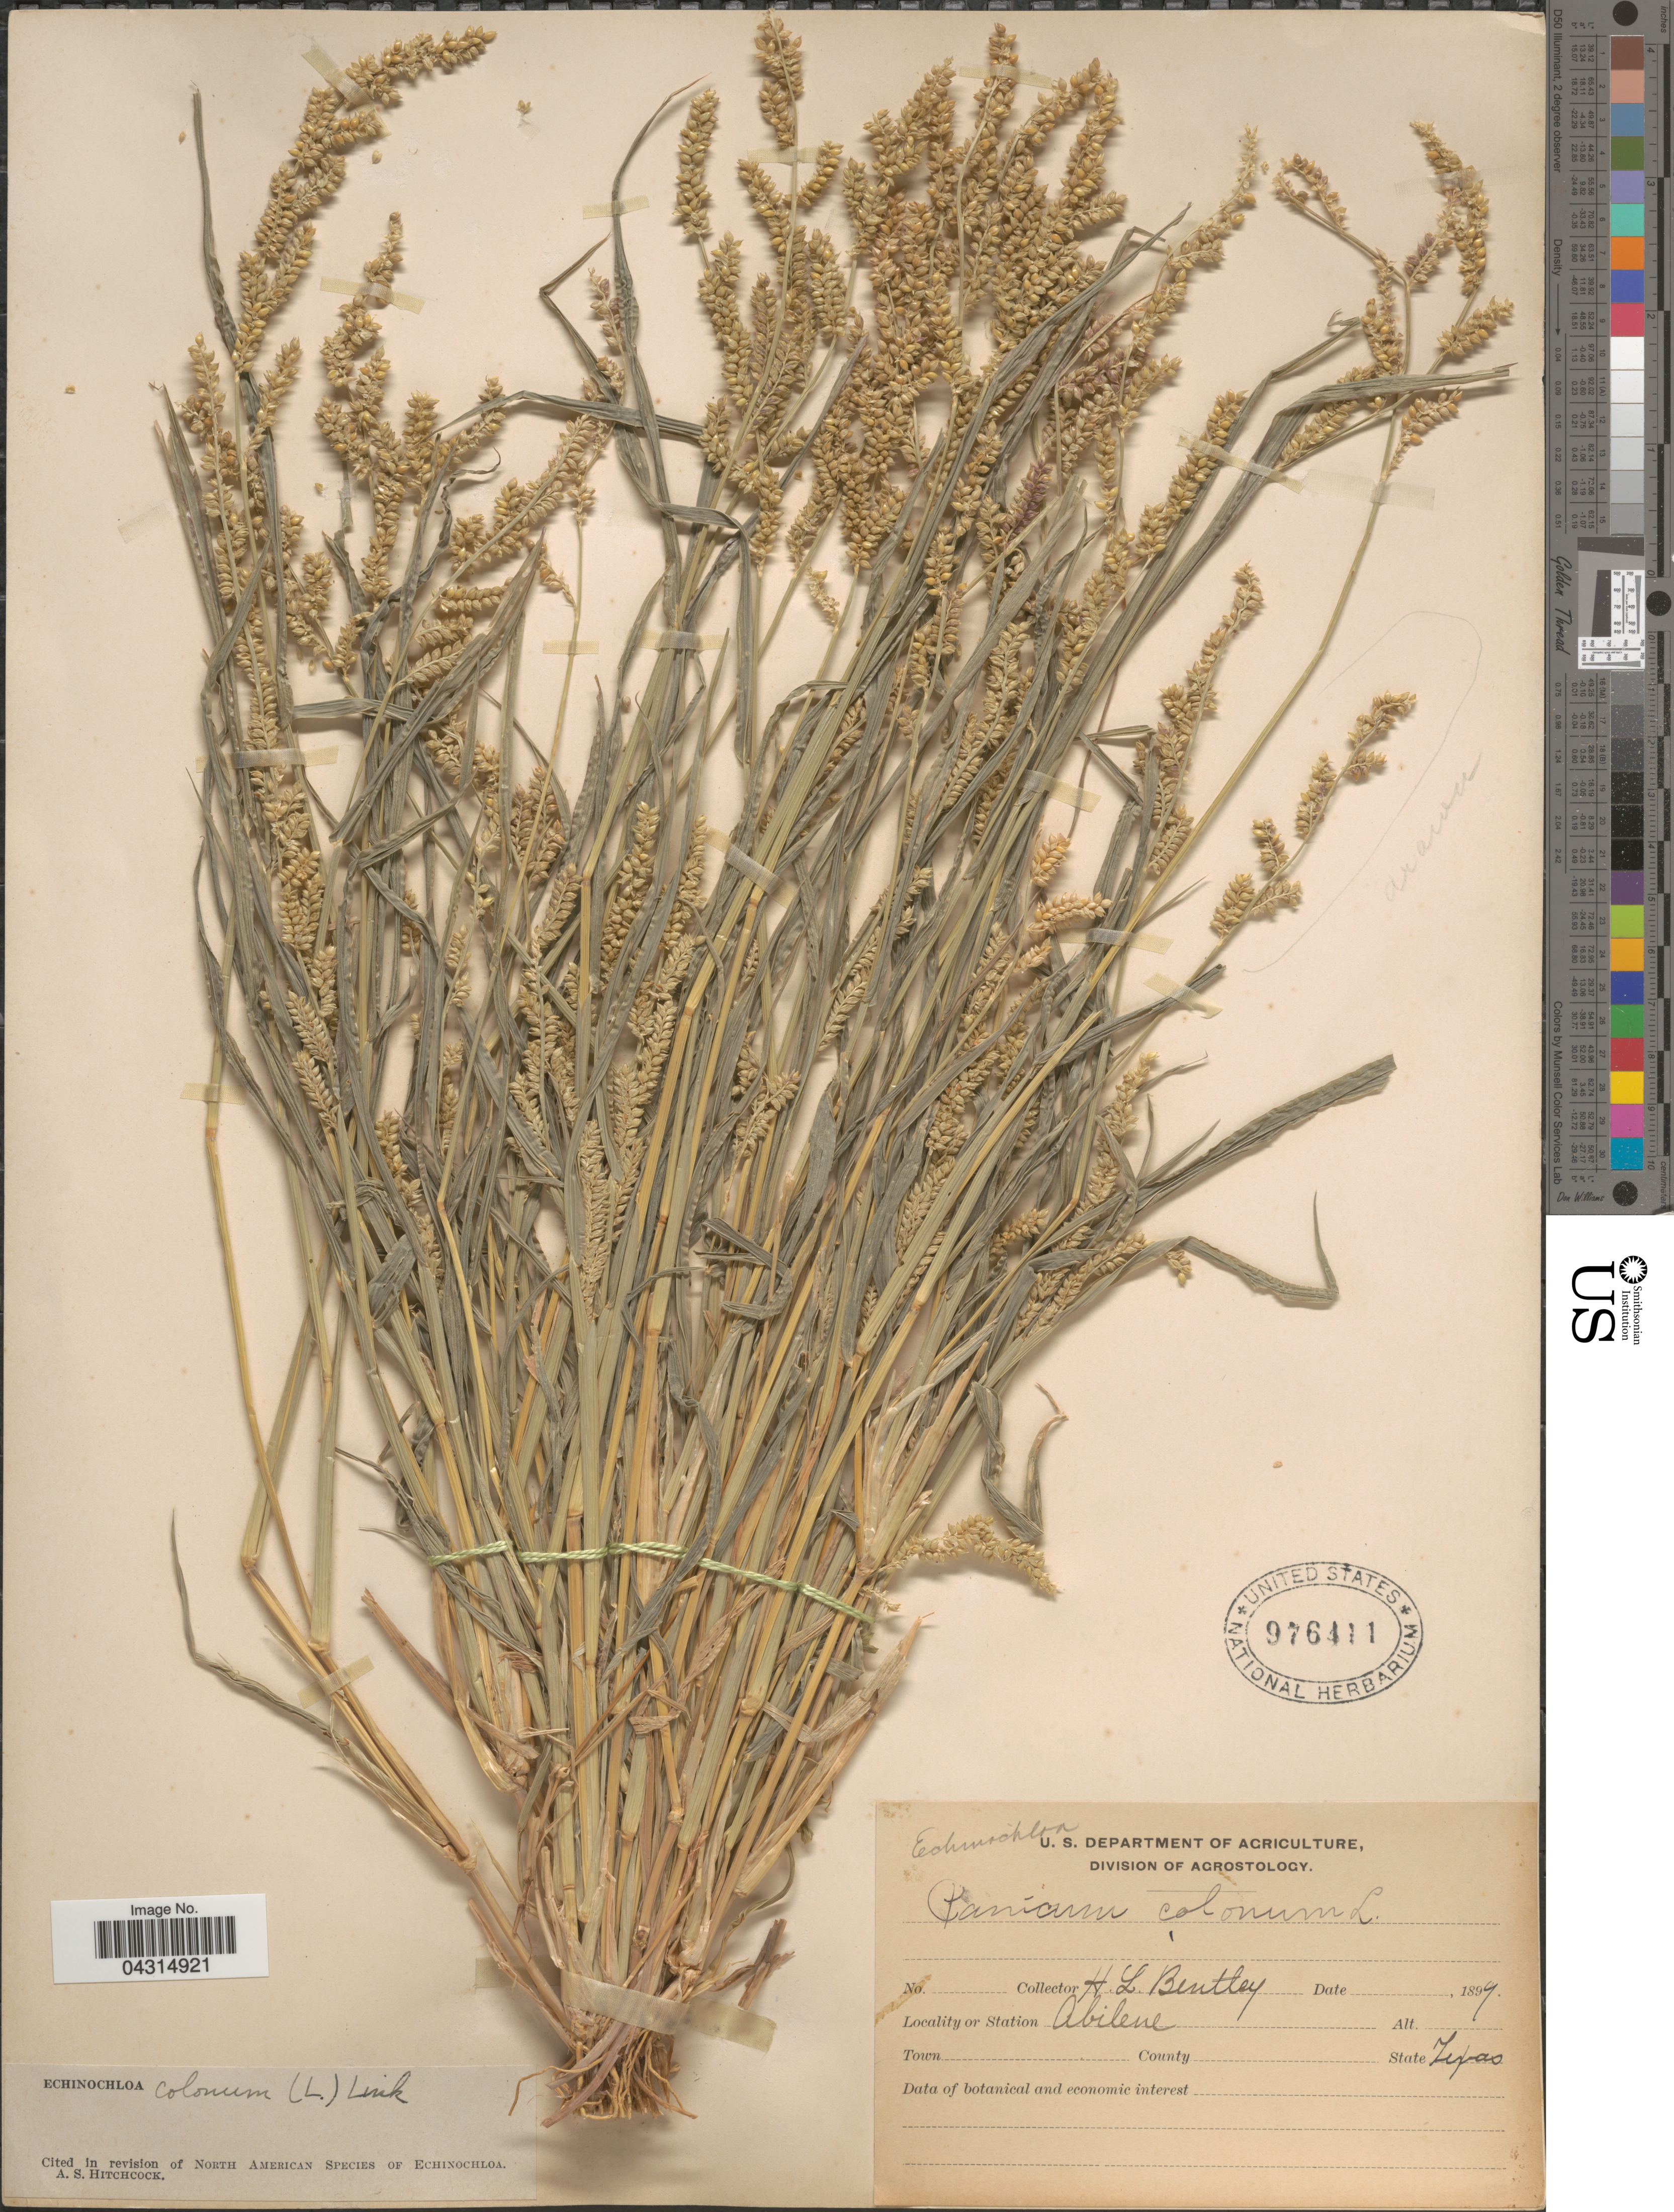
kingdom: Plantae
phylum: Tracheophyta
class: Liliopsida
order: Poales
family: Poaceae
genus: Echinochloa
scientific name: Echinochloa colona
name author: (L.) Link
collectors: H. Bentley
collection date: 1899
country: United States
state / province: Texas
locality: Abilene.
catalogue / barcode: US 976411